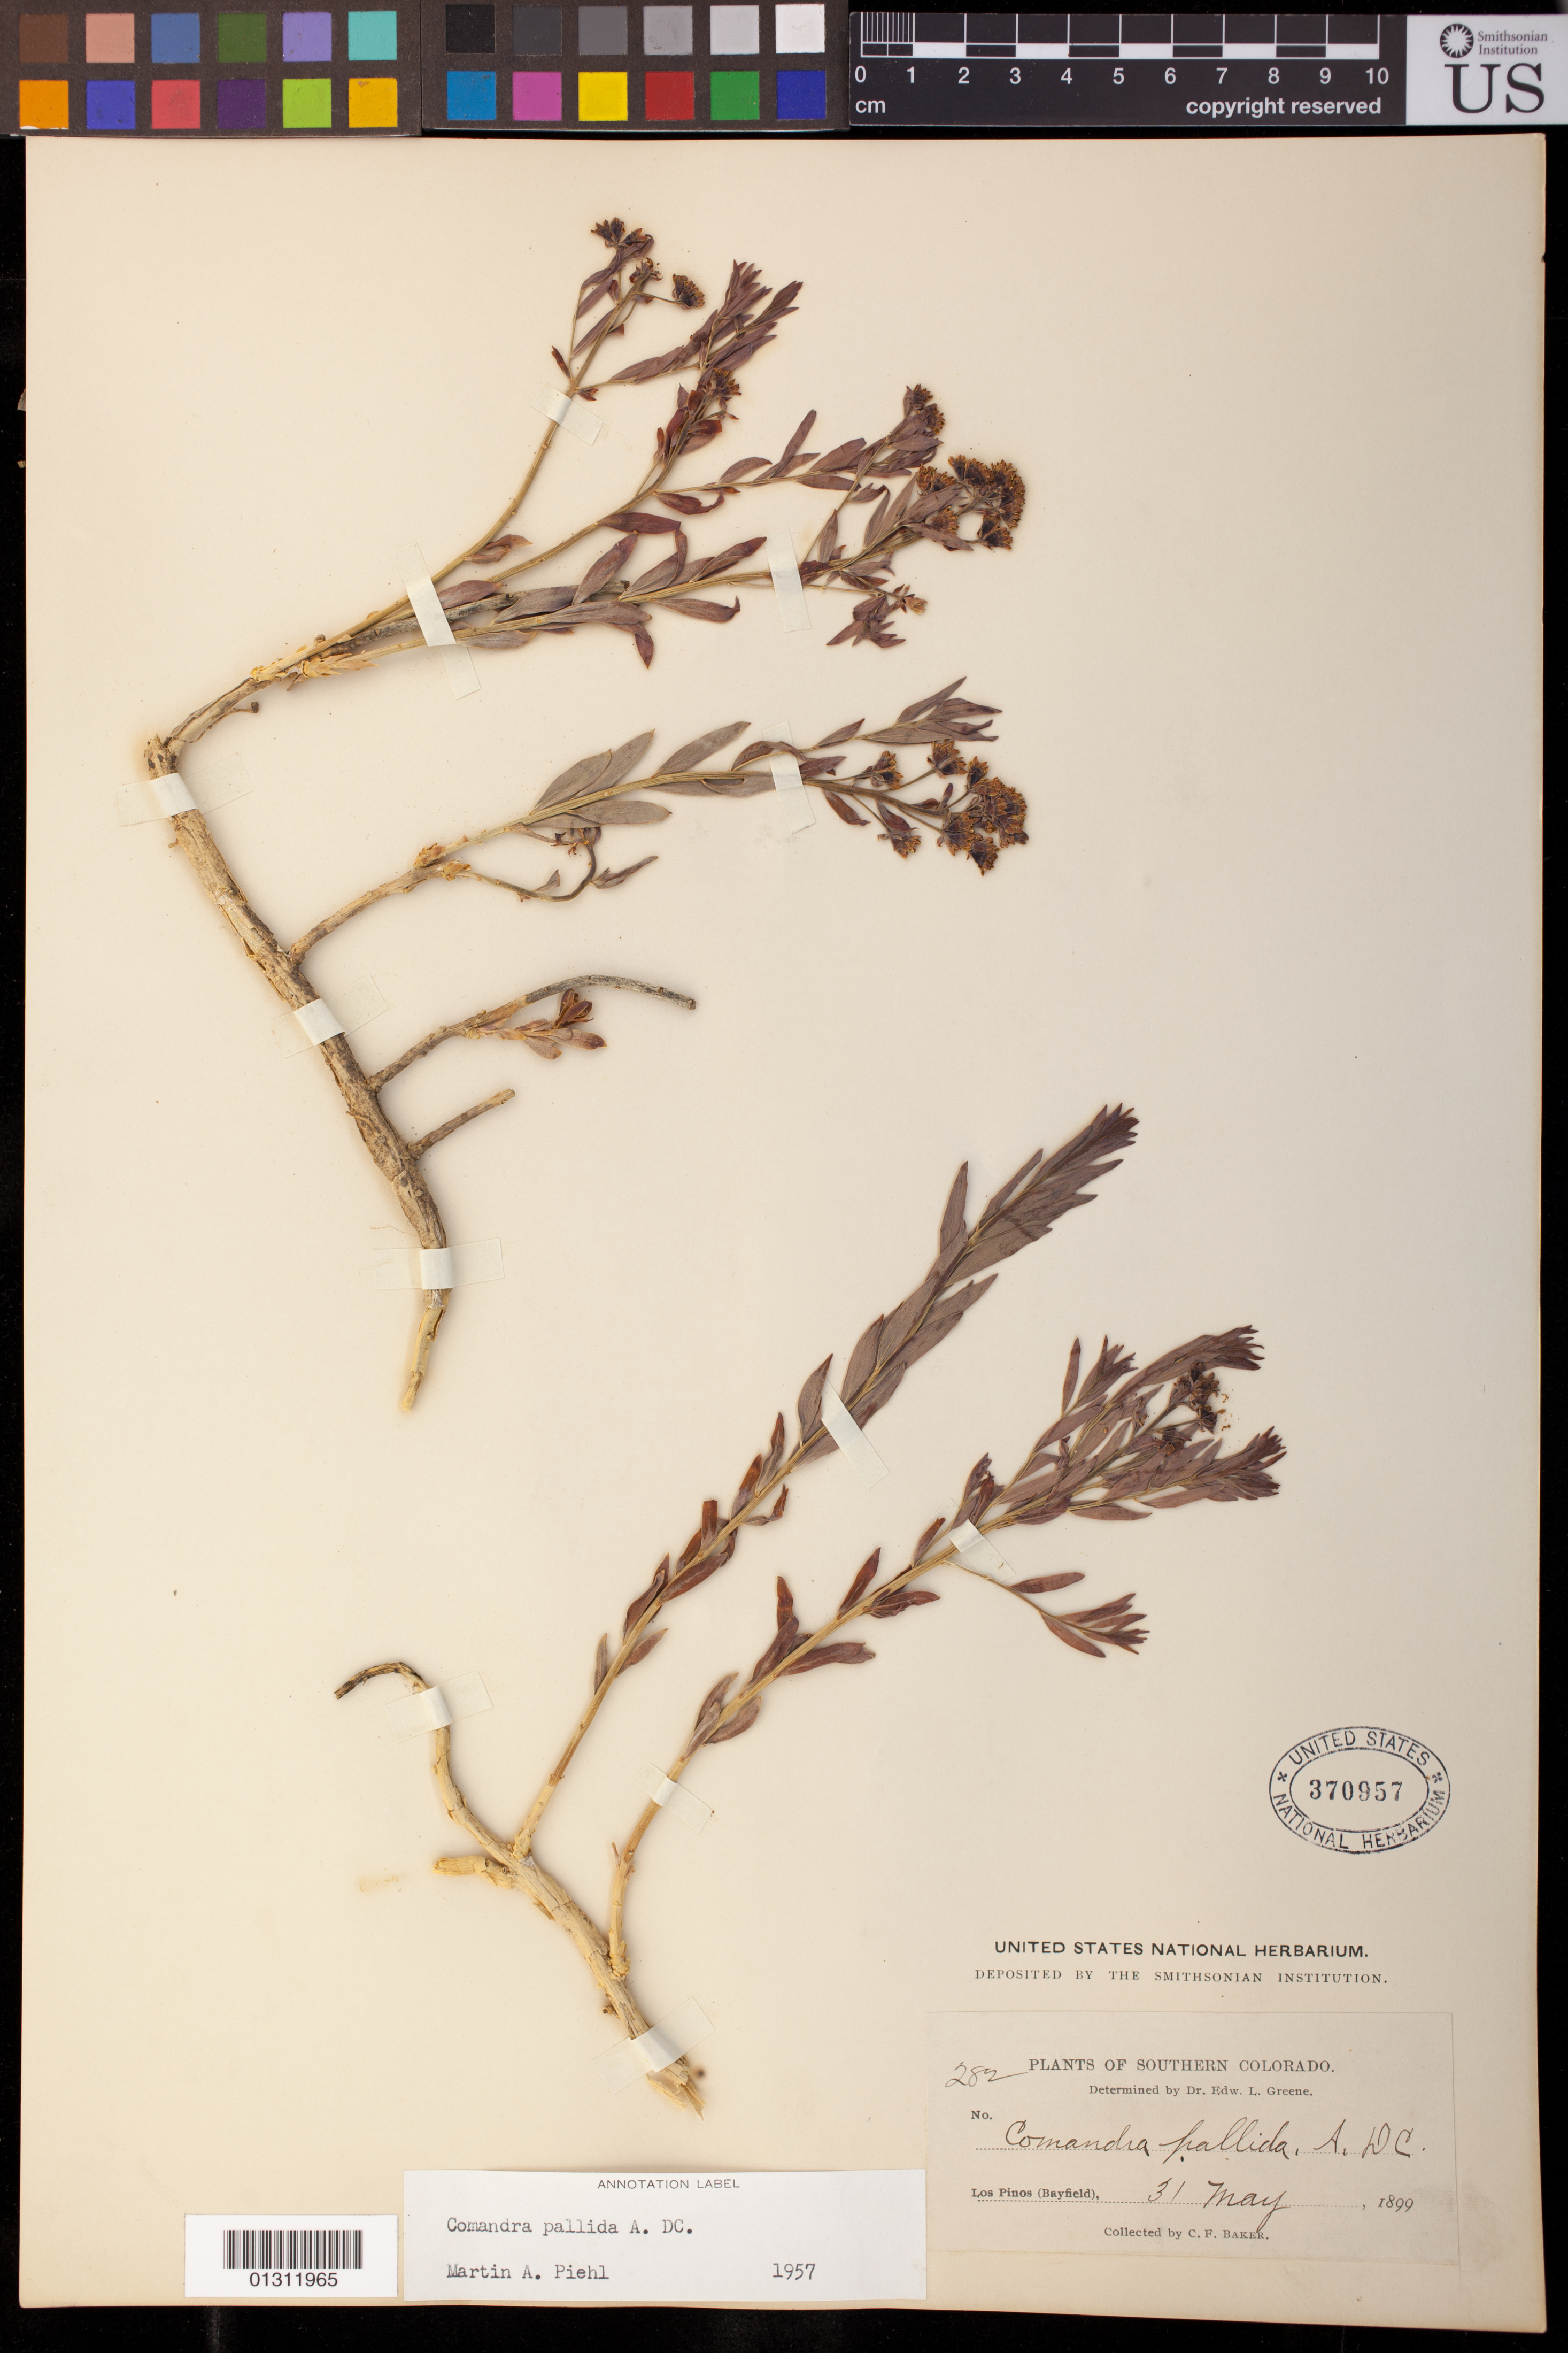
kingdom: Plantae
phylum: Tracheophyta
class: Magnoliopsida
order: Santalales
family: Comandraceae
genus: Comandra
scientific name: Comandra pallida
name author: A. DC.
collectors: C. F. Baker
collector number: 282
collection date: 1899-05-31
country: United States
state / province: Colorado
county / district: La Plata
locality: Los Pinos (Bayfield)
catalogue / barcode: US 370957